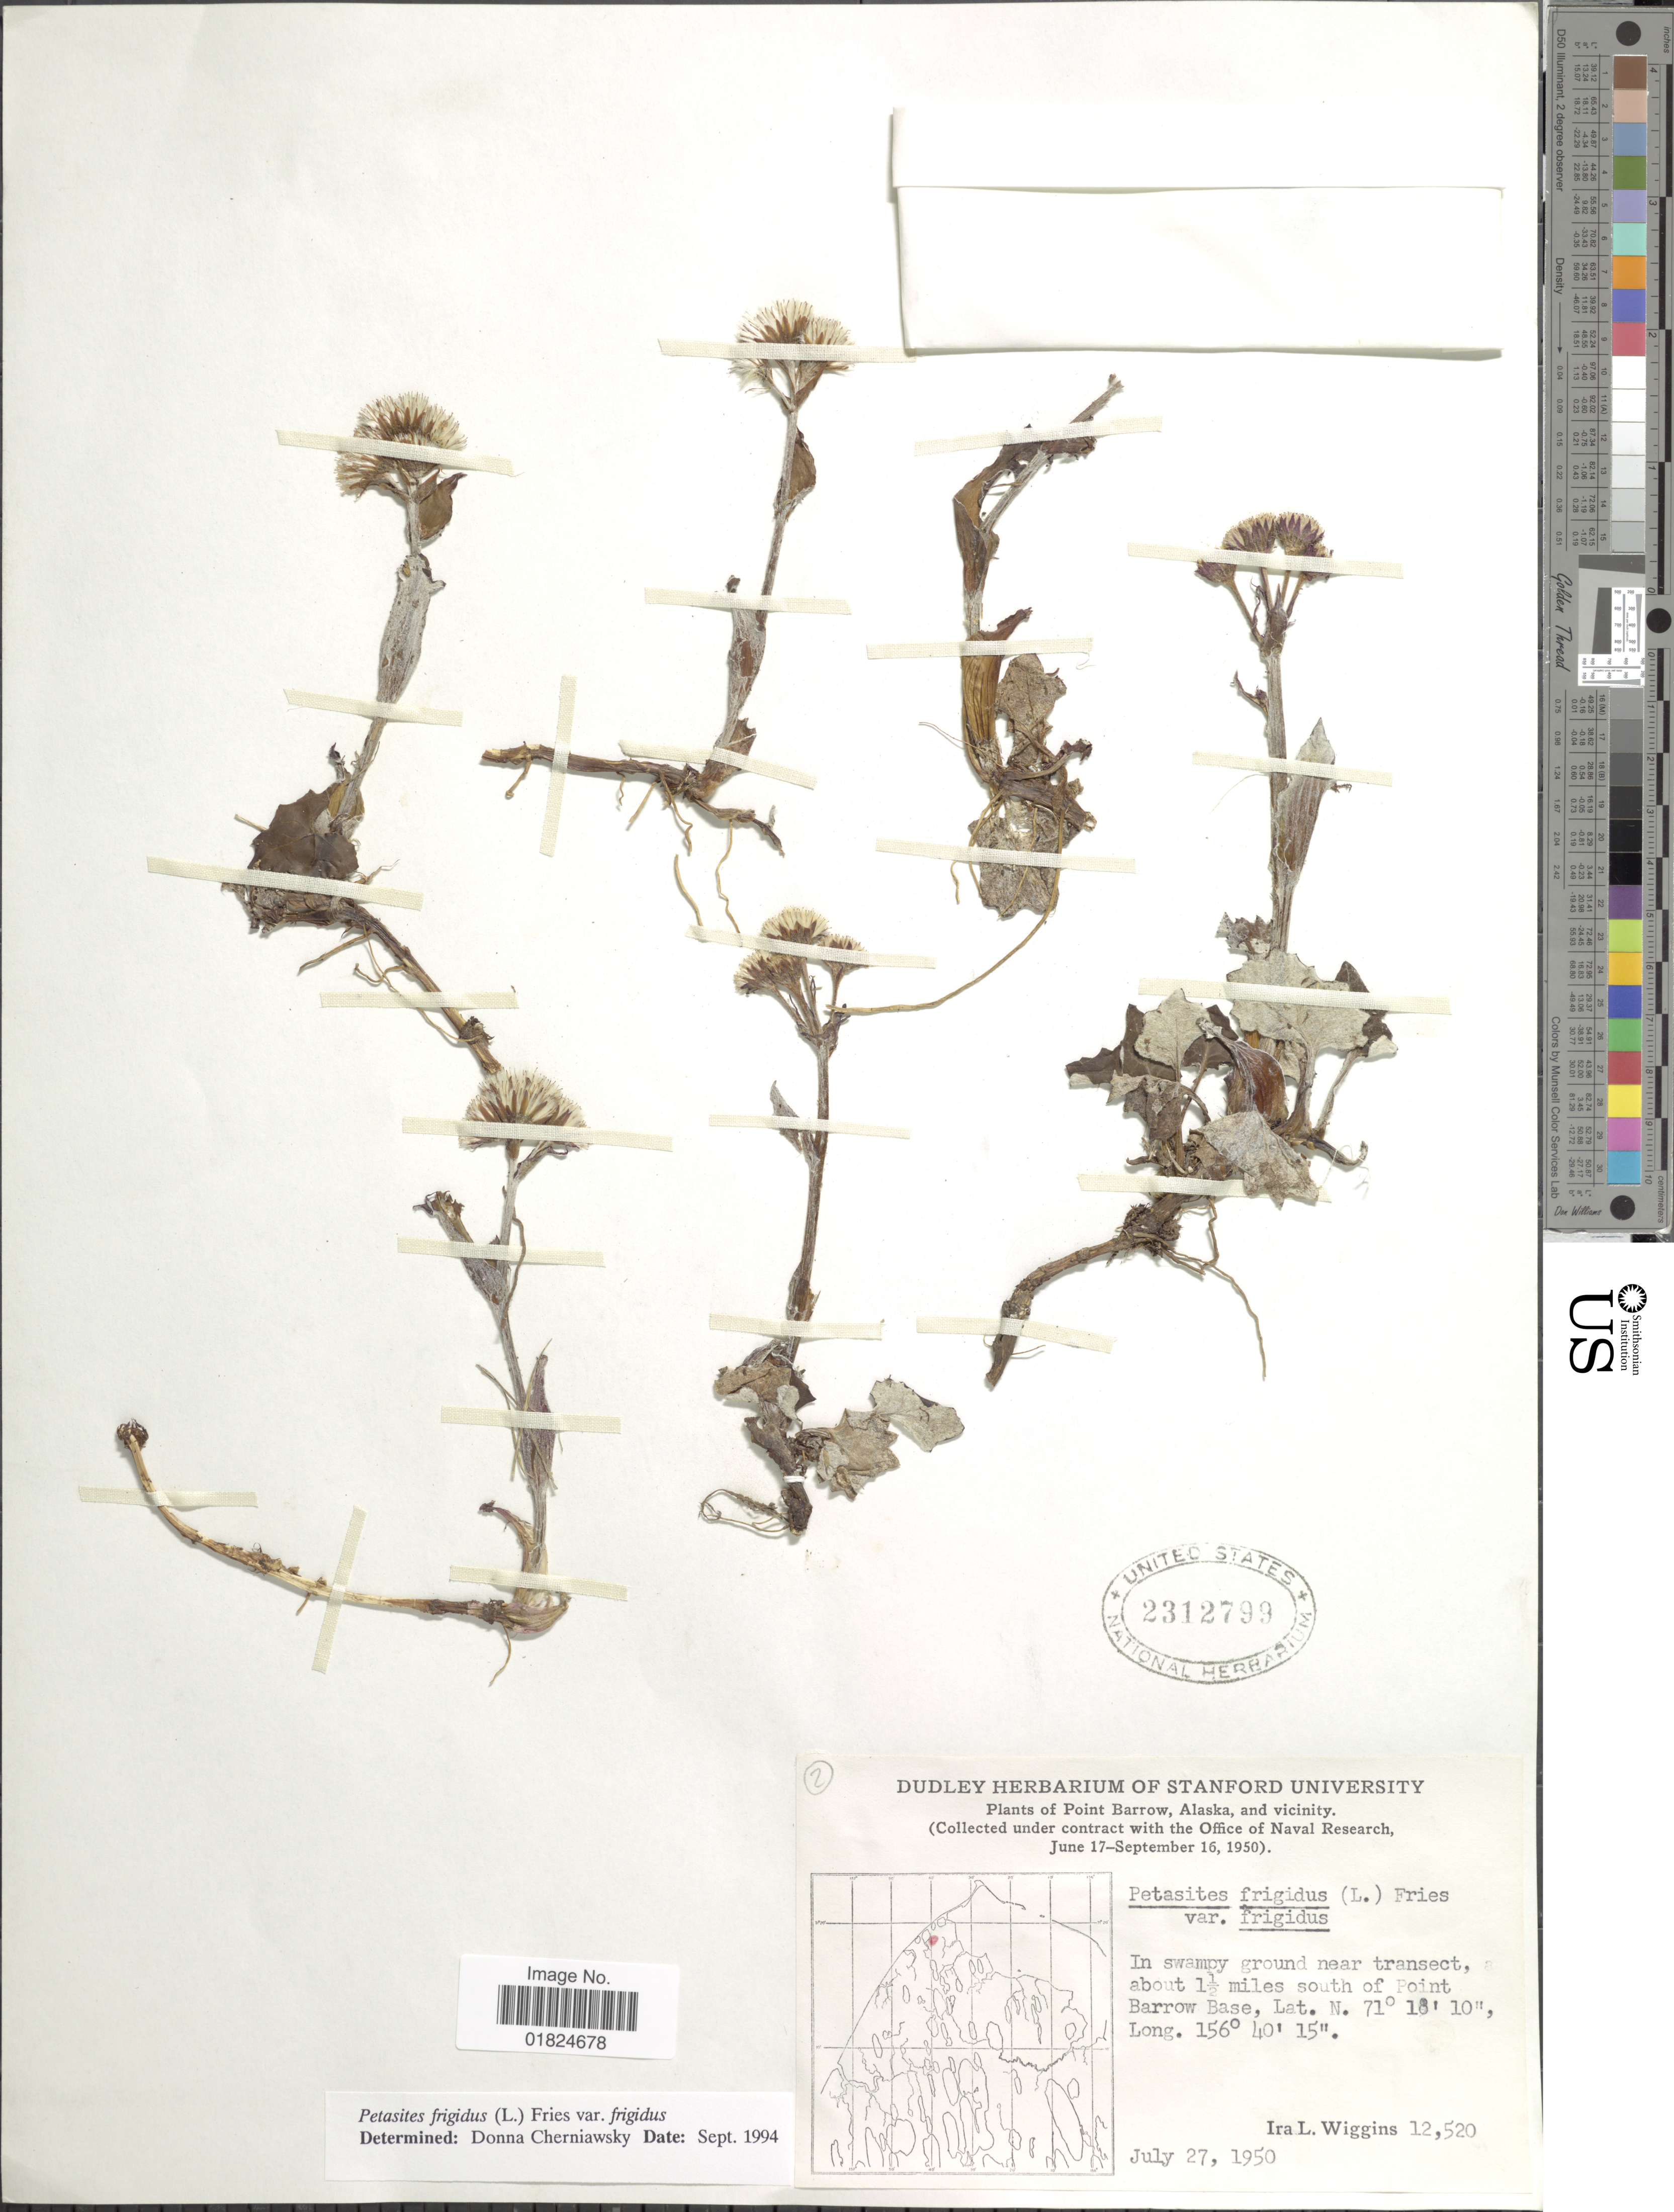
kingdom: Plantae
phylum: Tracheophyta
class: Magnoliopsida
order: Asterales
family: Asteraceae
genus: Petasites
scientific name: Petasites frigidus var. frigidus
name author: (L.) Fr.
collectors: I. L. Wiggins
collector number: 12520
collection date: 1950-07-27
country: United States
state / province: Alaska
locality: Point Barrow, Alaska, and vicinity. In swampy ground near transect, about 1 1/2 miles south of Point Barrow Base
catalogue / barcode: US 2312799